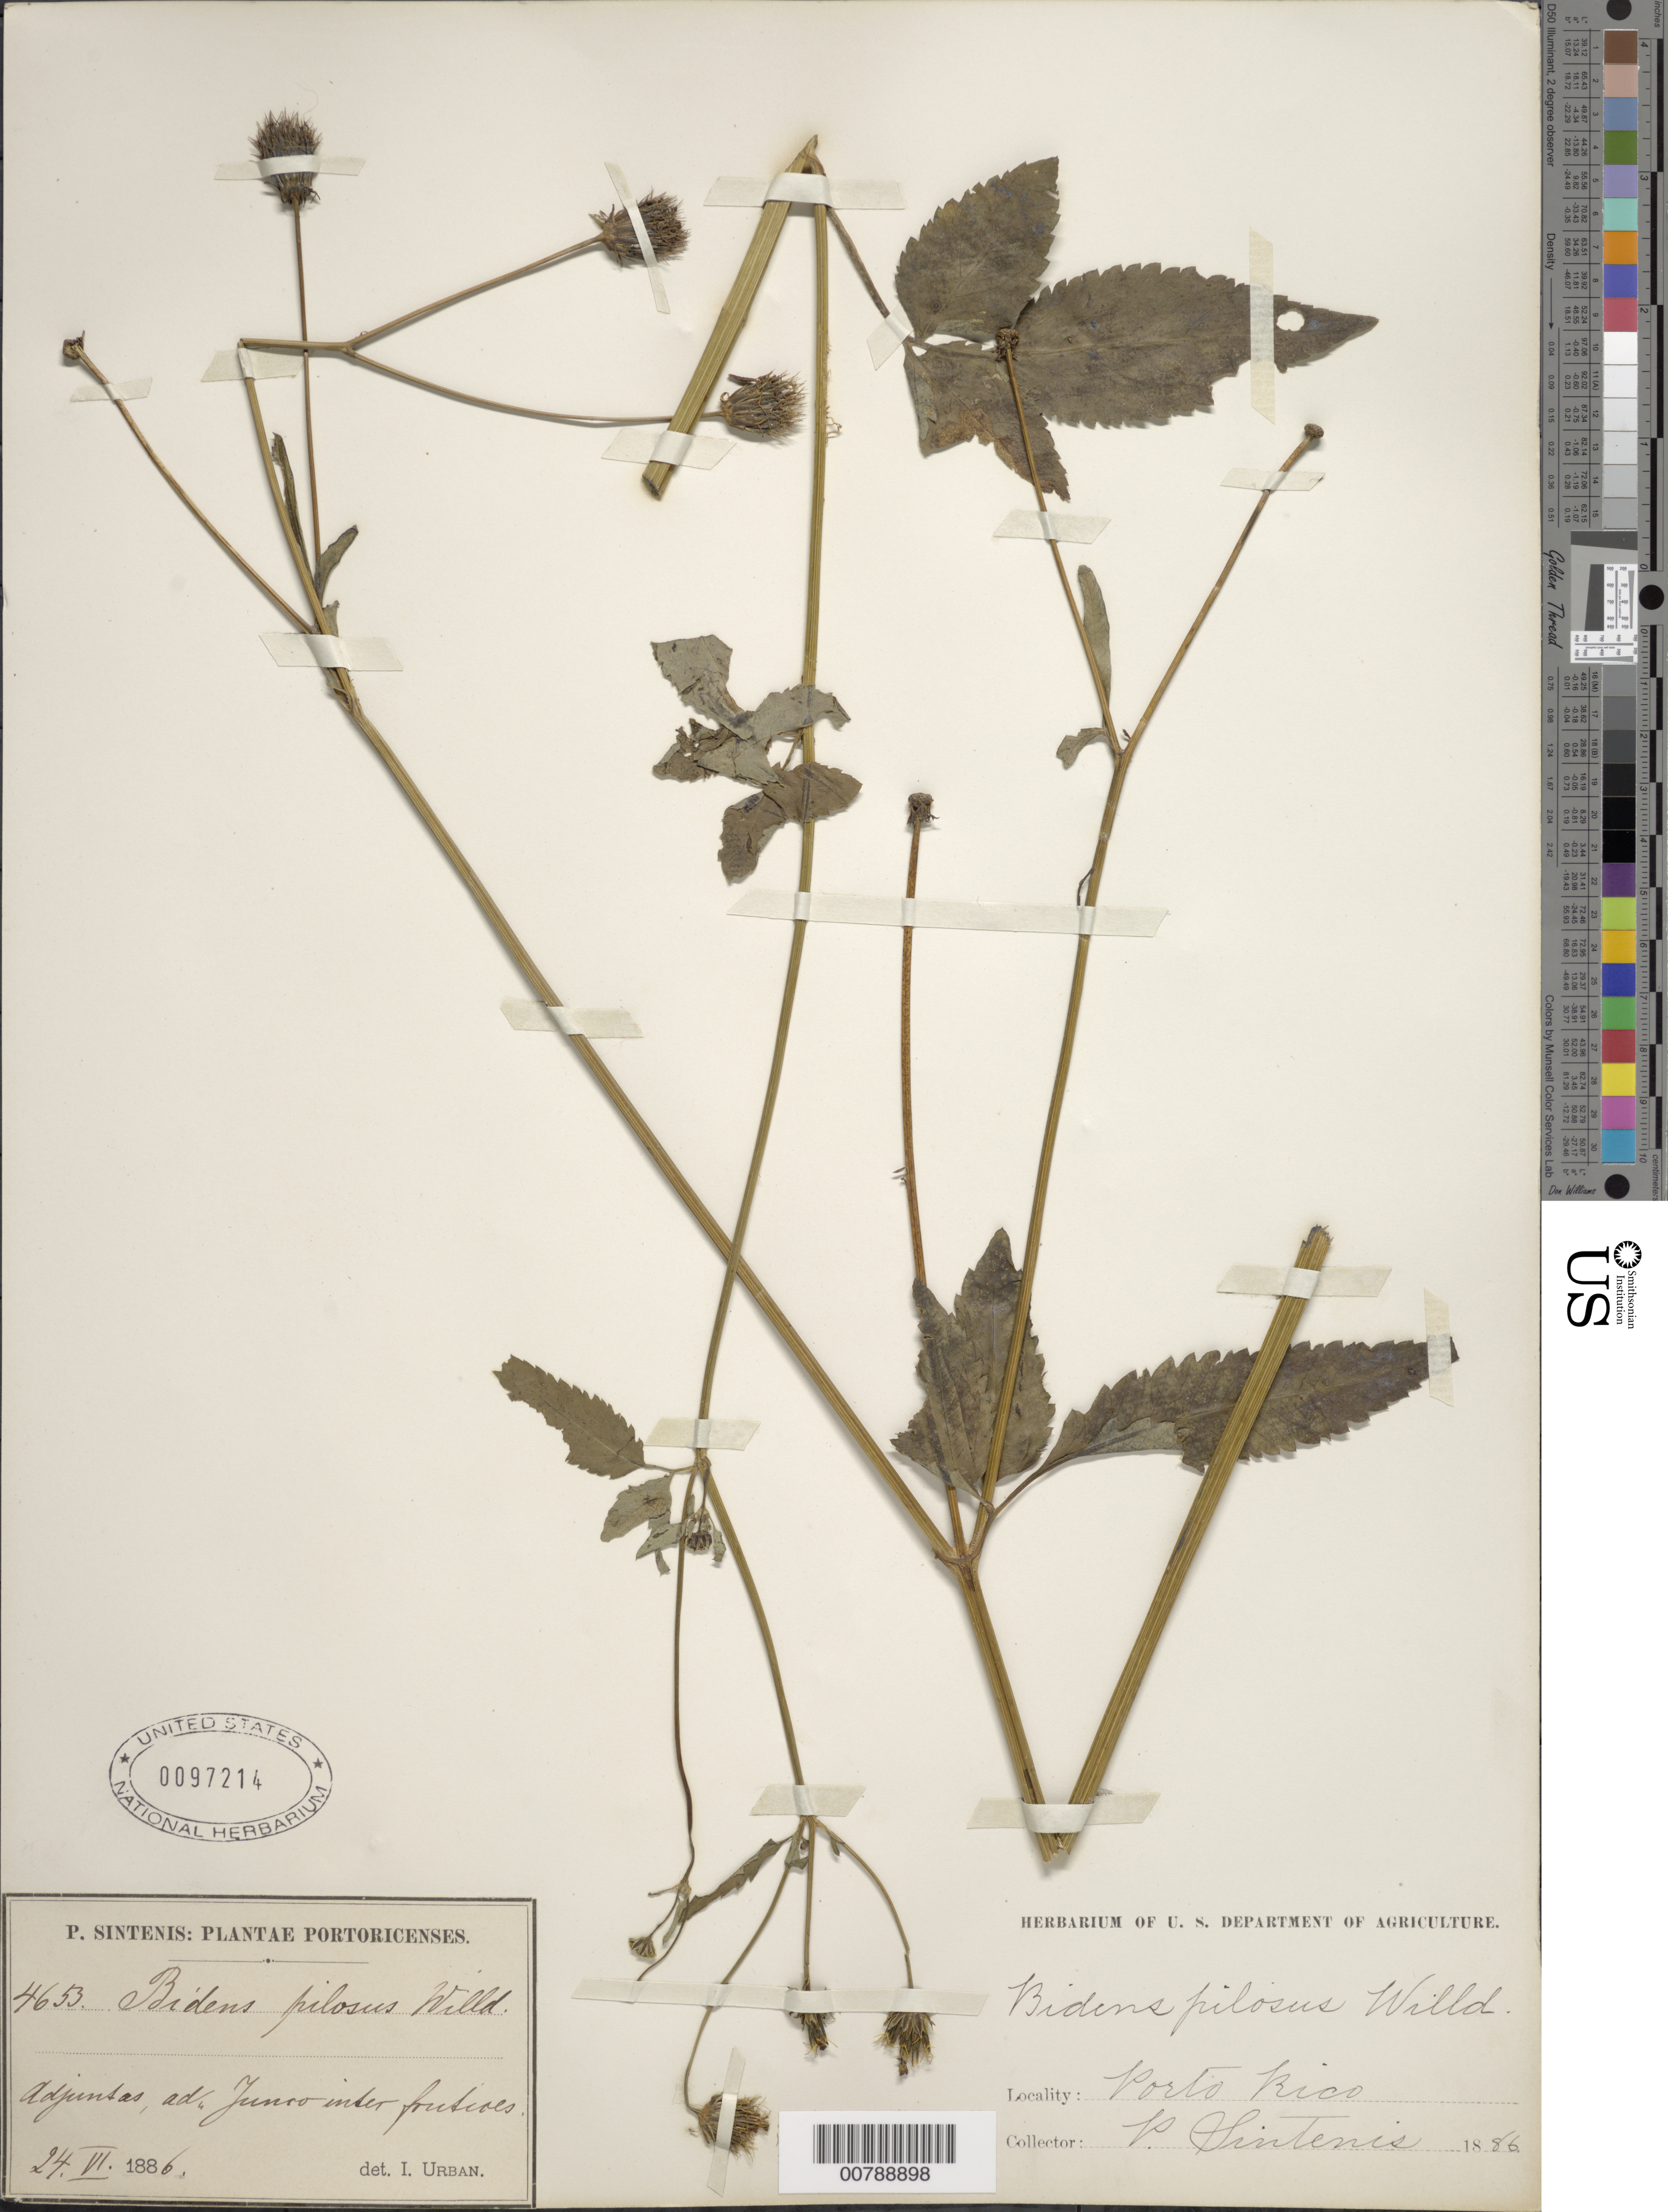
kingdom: Plantae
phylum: Tracheophyta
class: Magnoliopsida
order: Asterales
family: Asteraceae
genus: Bidens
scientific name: Bidens pilosa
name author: L.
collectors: P. Sintenis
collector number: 4653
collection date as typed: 24 Jun 1886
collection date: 1886-06-24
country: Puerto Rico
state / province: Adjuntas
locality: Adjuntas ad Junco unter frutices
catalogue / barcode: US 97214